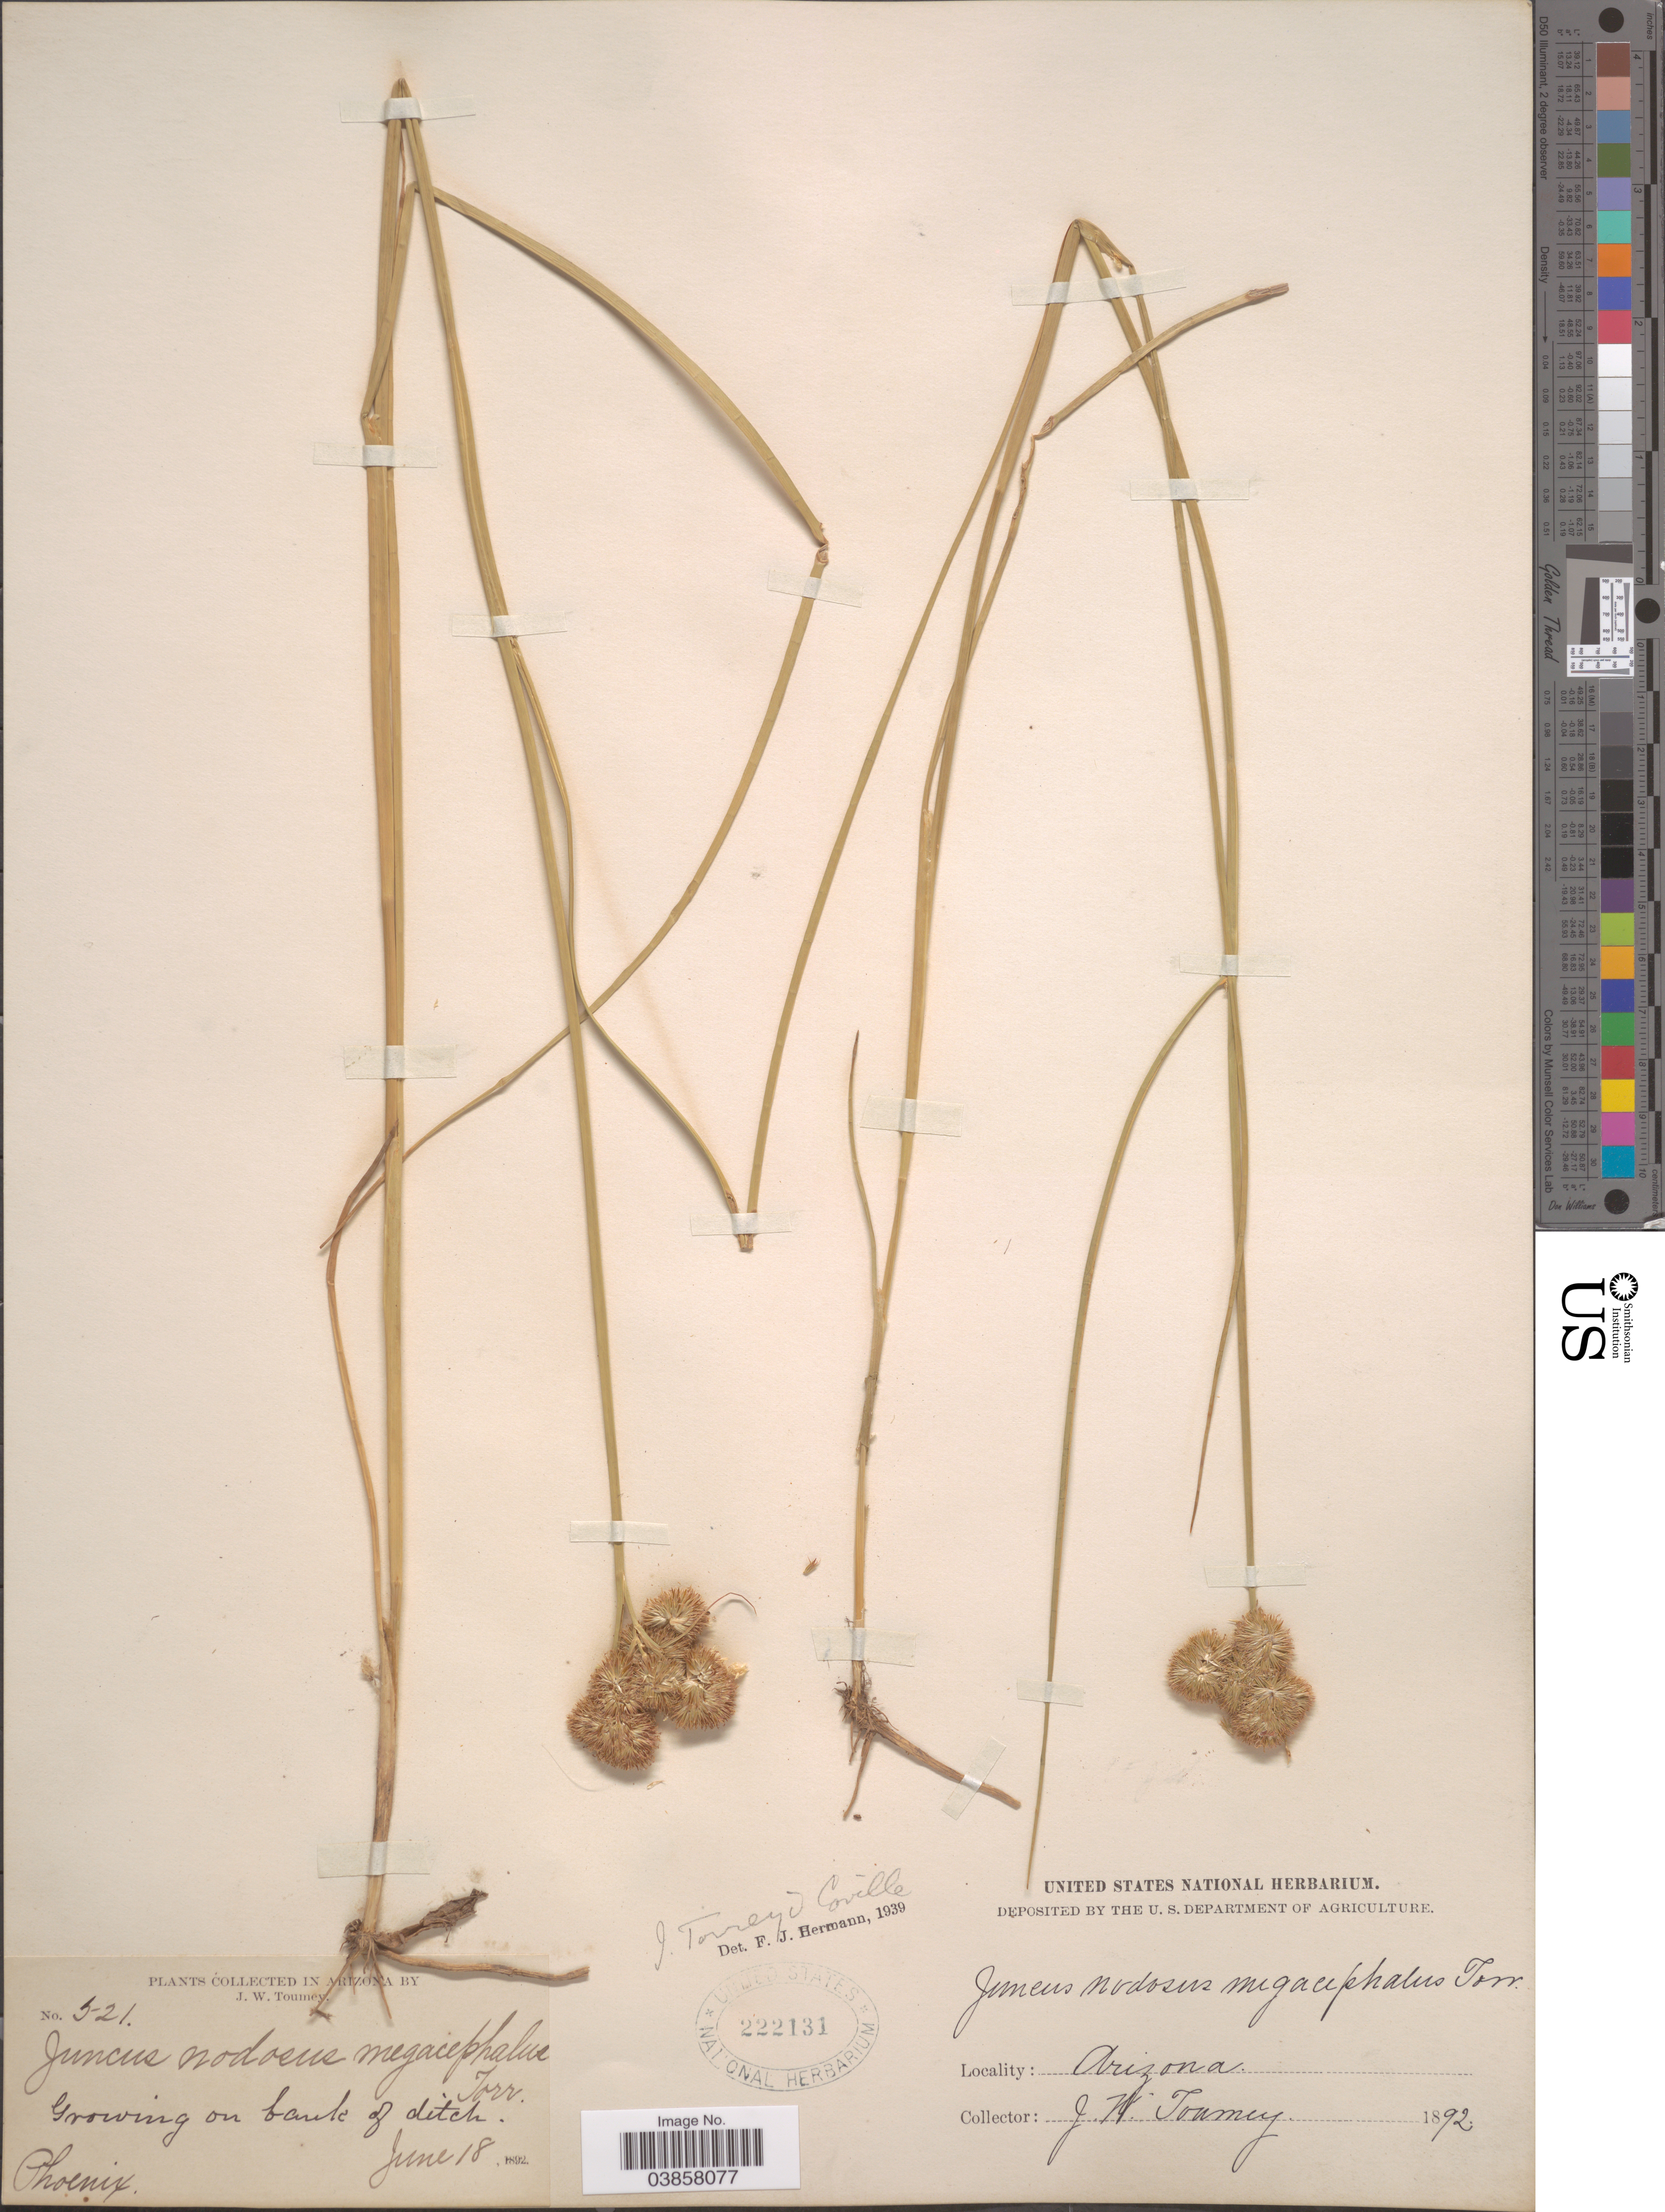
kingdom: Plantae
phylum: Tracheophyta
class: Liliopsida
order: Poales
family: Juncaceae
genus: Juncus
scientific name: Juncus torreyi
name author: Coville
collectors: J. W. Toumey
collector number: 521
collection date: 1892-06-18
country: United States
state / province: Arizona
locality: Phoenix.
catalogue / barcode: US 222131